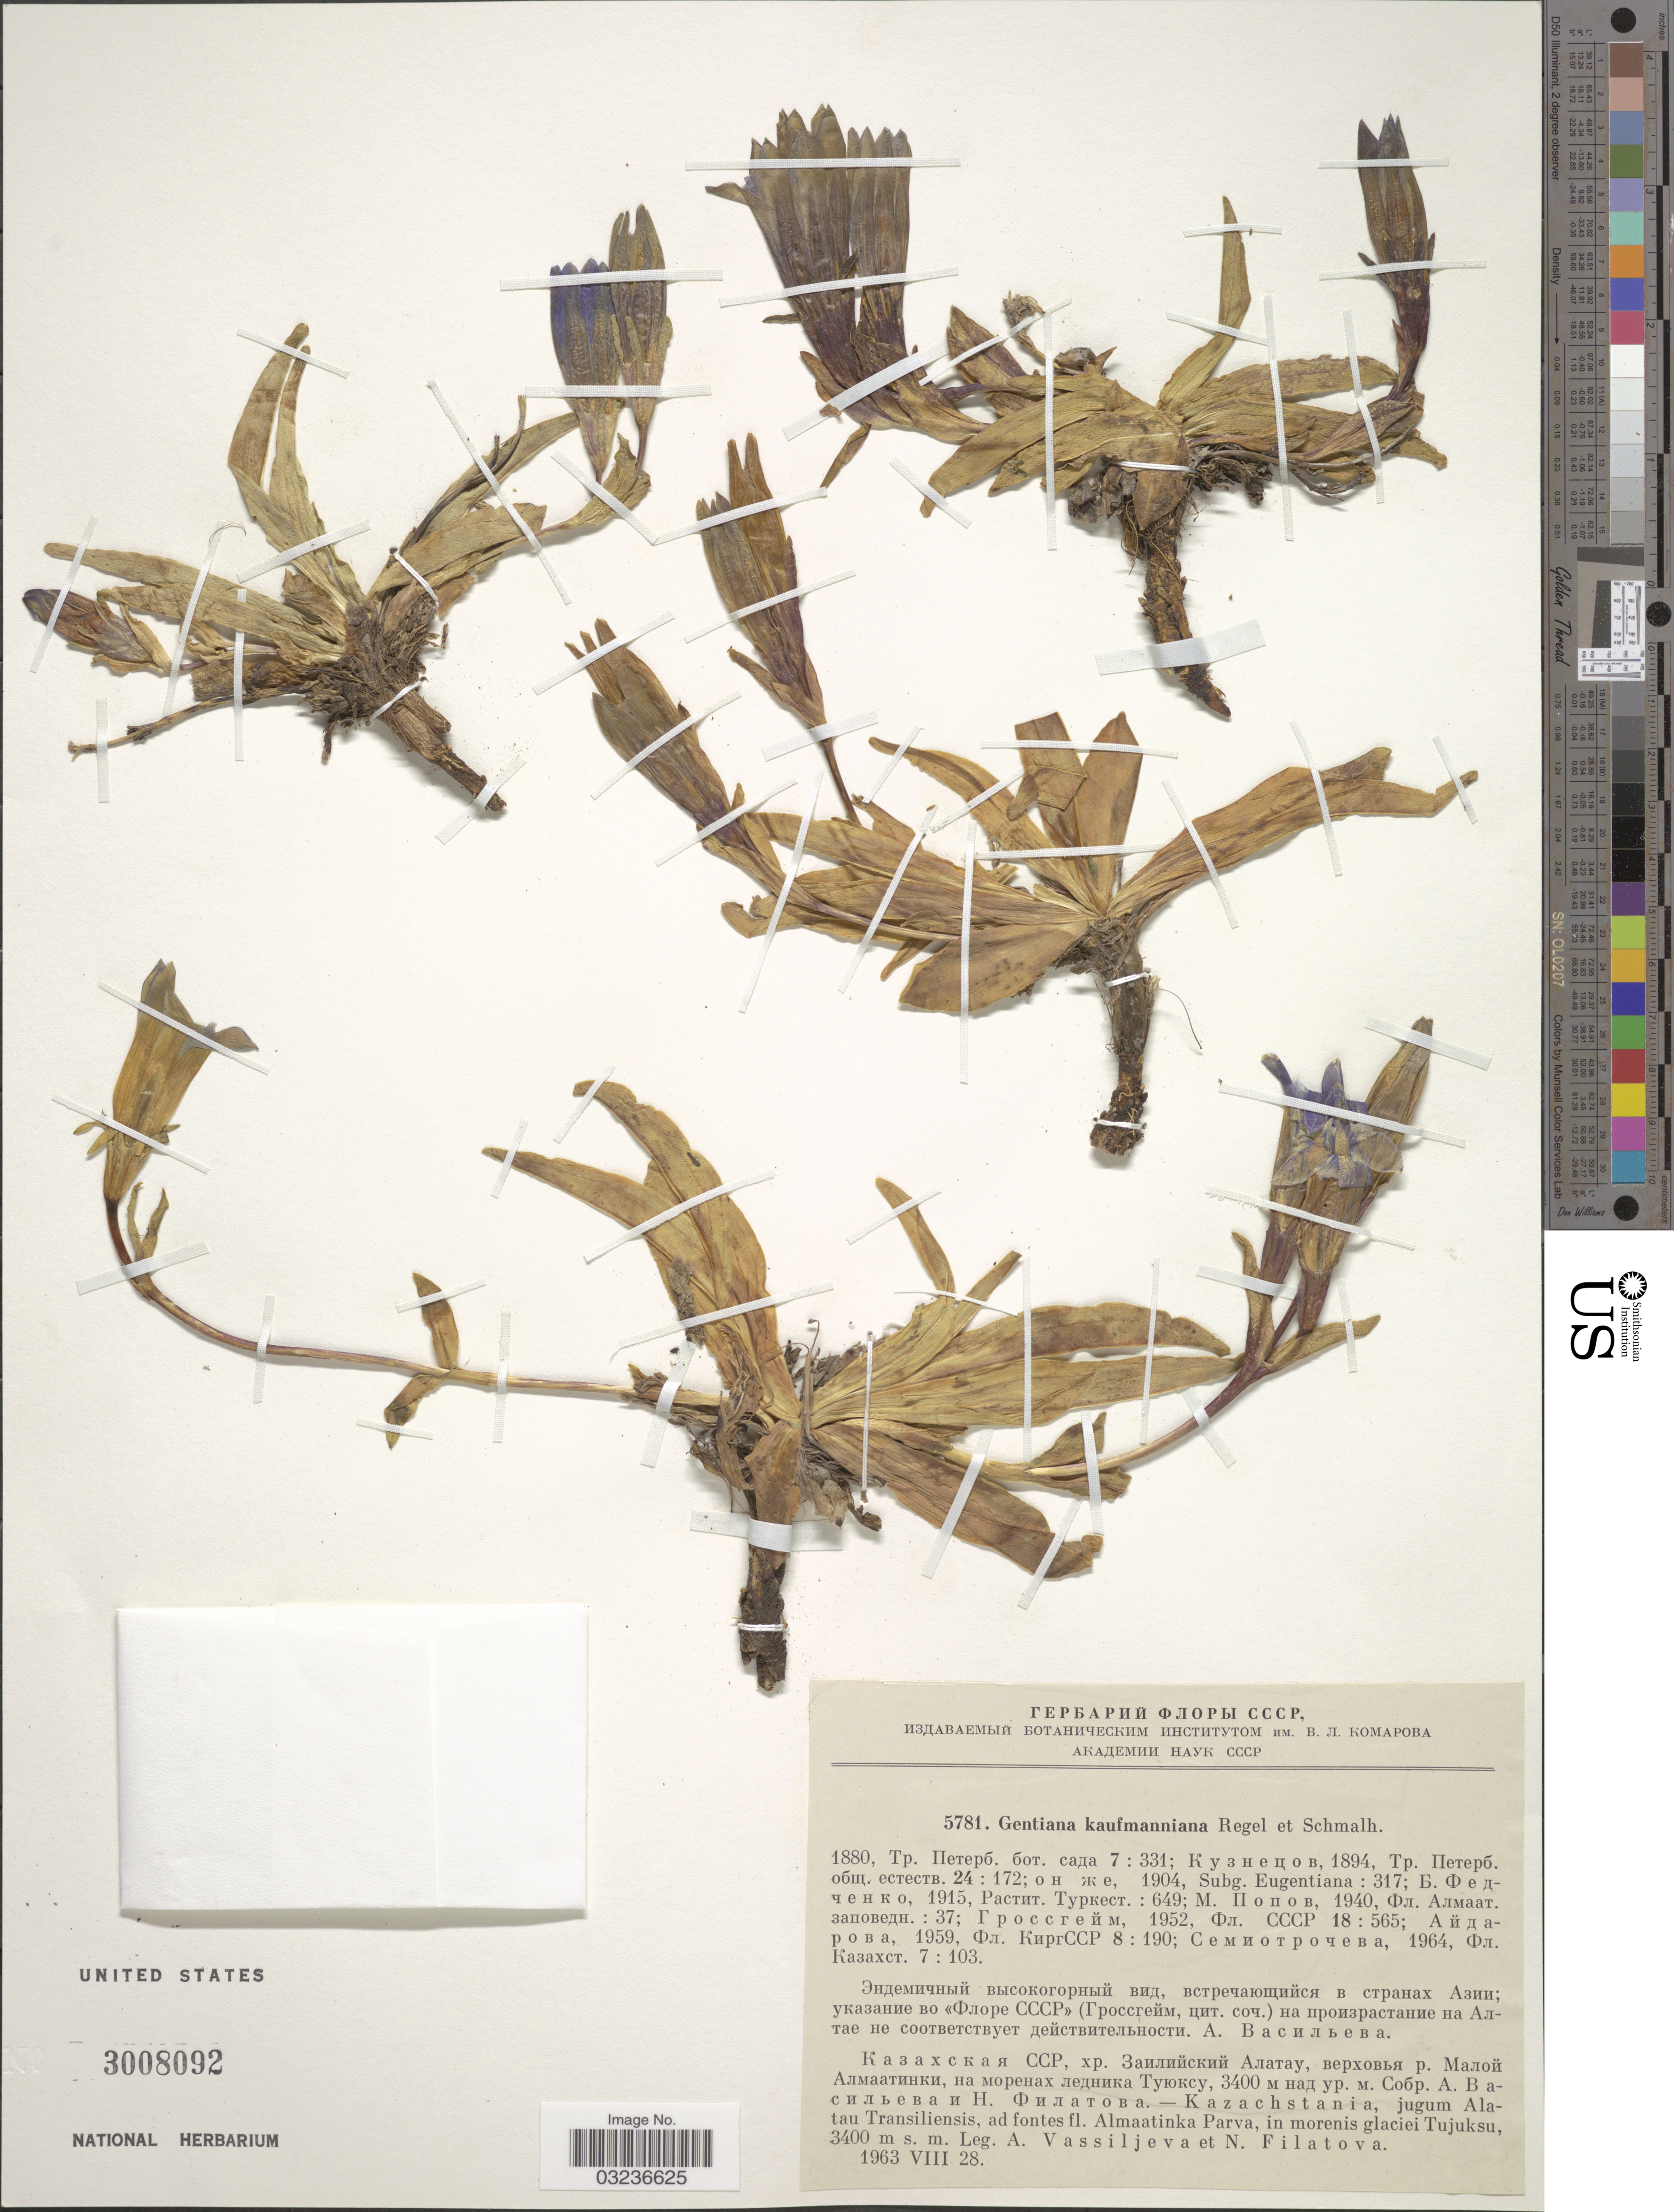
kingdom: Plantae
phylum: Tracheophyta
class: Magnoliopsida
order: Gentianales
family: Gentianaceae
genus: Gentiana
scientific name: Gentiana kaufmanniana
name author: Regel & Schmalh.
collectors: A. Vassiljeva & N. Filatova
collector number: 5781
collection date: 1963-08-28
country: Kazakhstan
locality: Kazachstania, jugum Alatau Transiliensis, ad fontes fl. Almaatinka Parva, in morenis glaciei Tujuksu.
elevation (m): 3400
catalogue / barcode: US 3008092